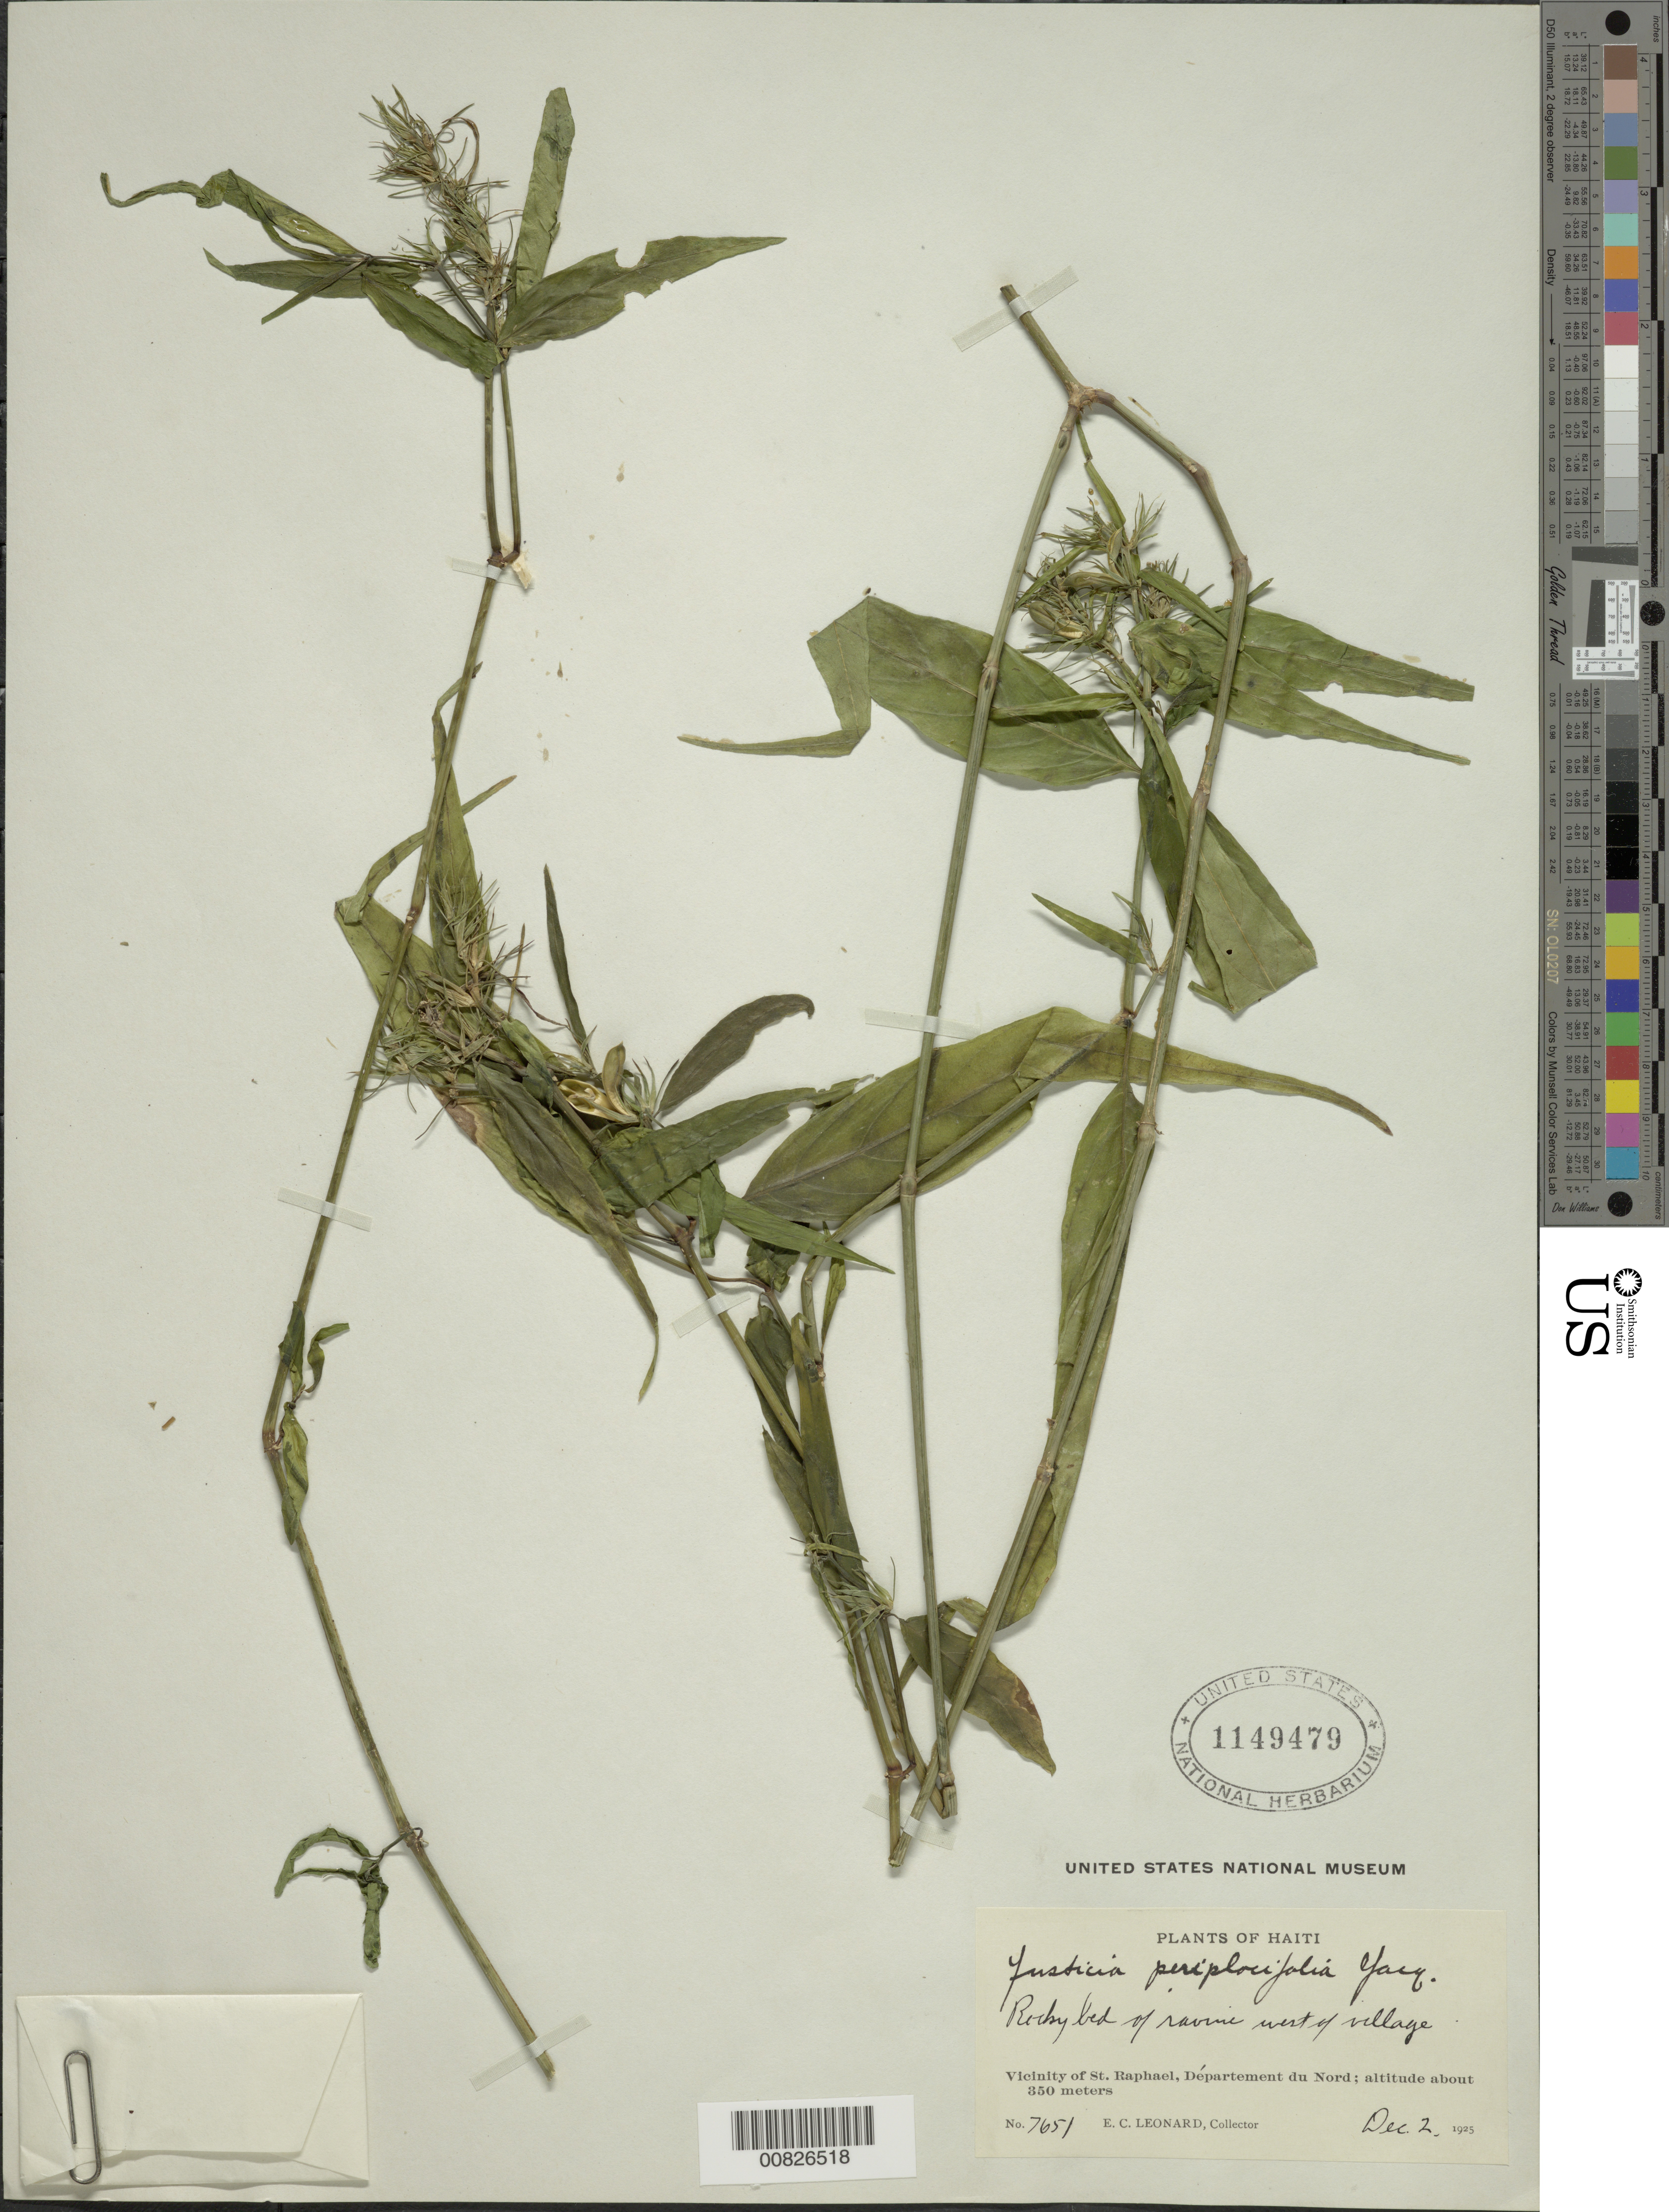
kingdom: Plantae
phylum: Tracheophyta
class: Magnoliopsida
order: Lamiales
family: Acanthaceae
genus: Justicia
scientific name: Justicia periplocifolia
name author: Jacq.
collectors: E. C. Leonard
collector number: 7651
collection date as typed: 02 Dec 1925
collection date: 1925-12-02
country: Haiti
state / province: Nord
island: Hispaniola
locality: Vicinity of St. Raphael, W of village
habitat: Rocky bed of ravine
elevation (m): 350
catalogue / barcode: US 1149479